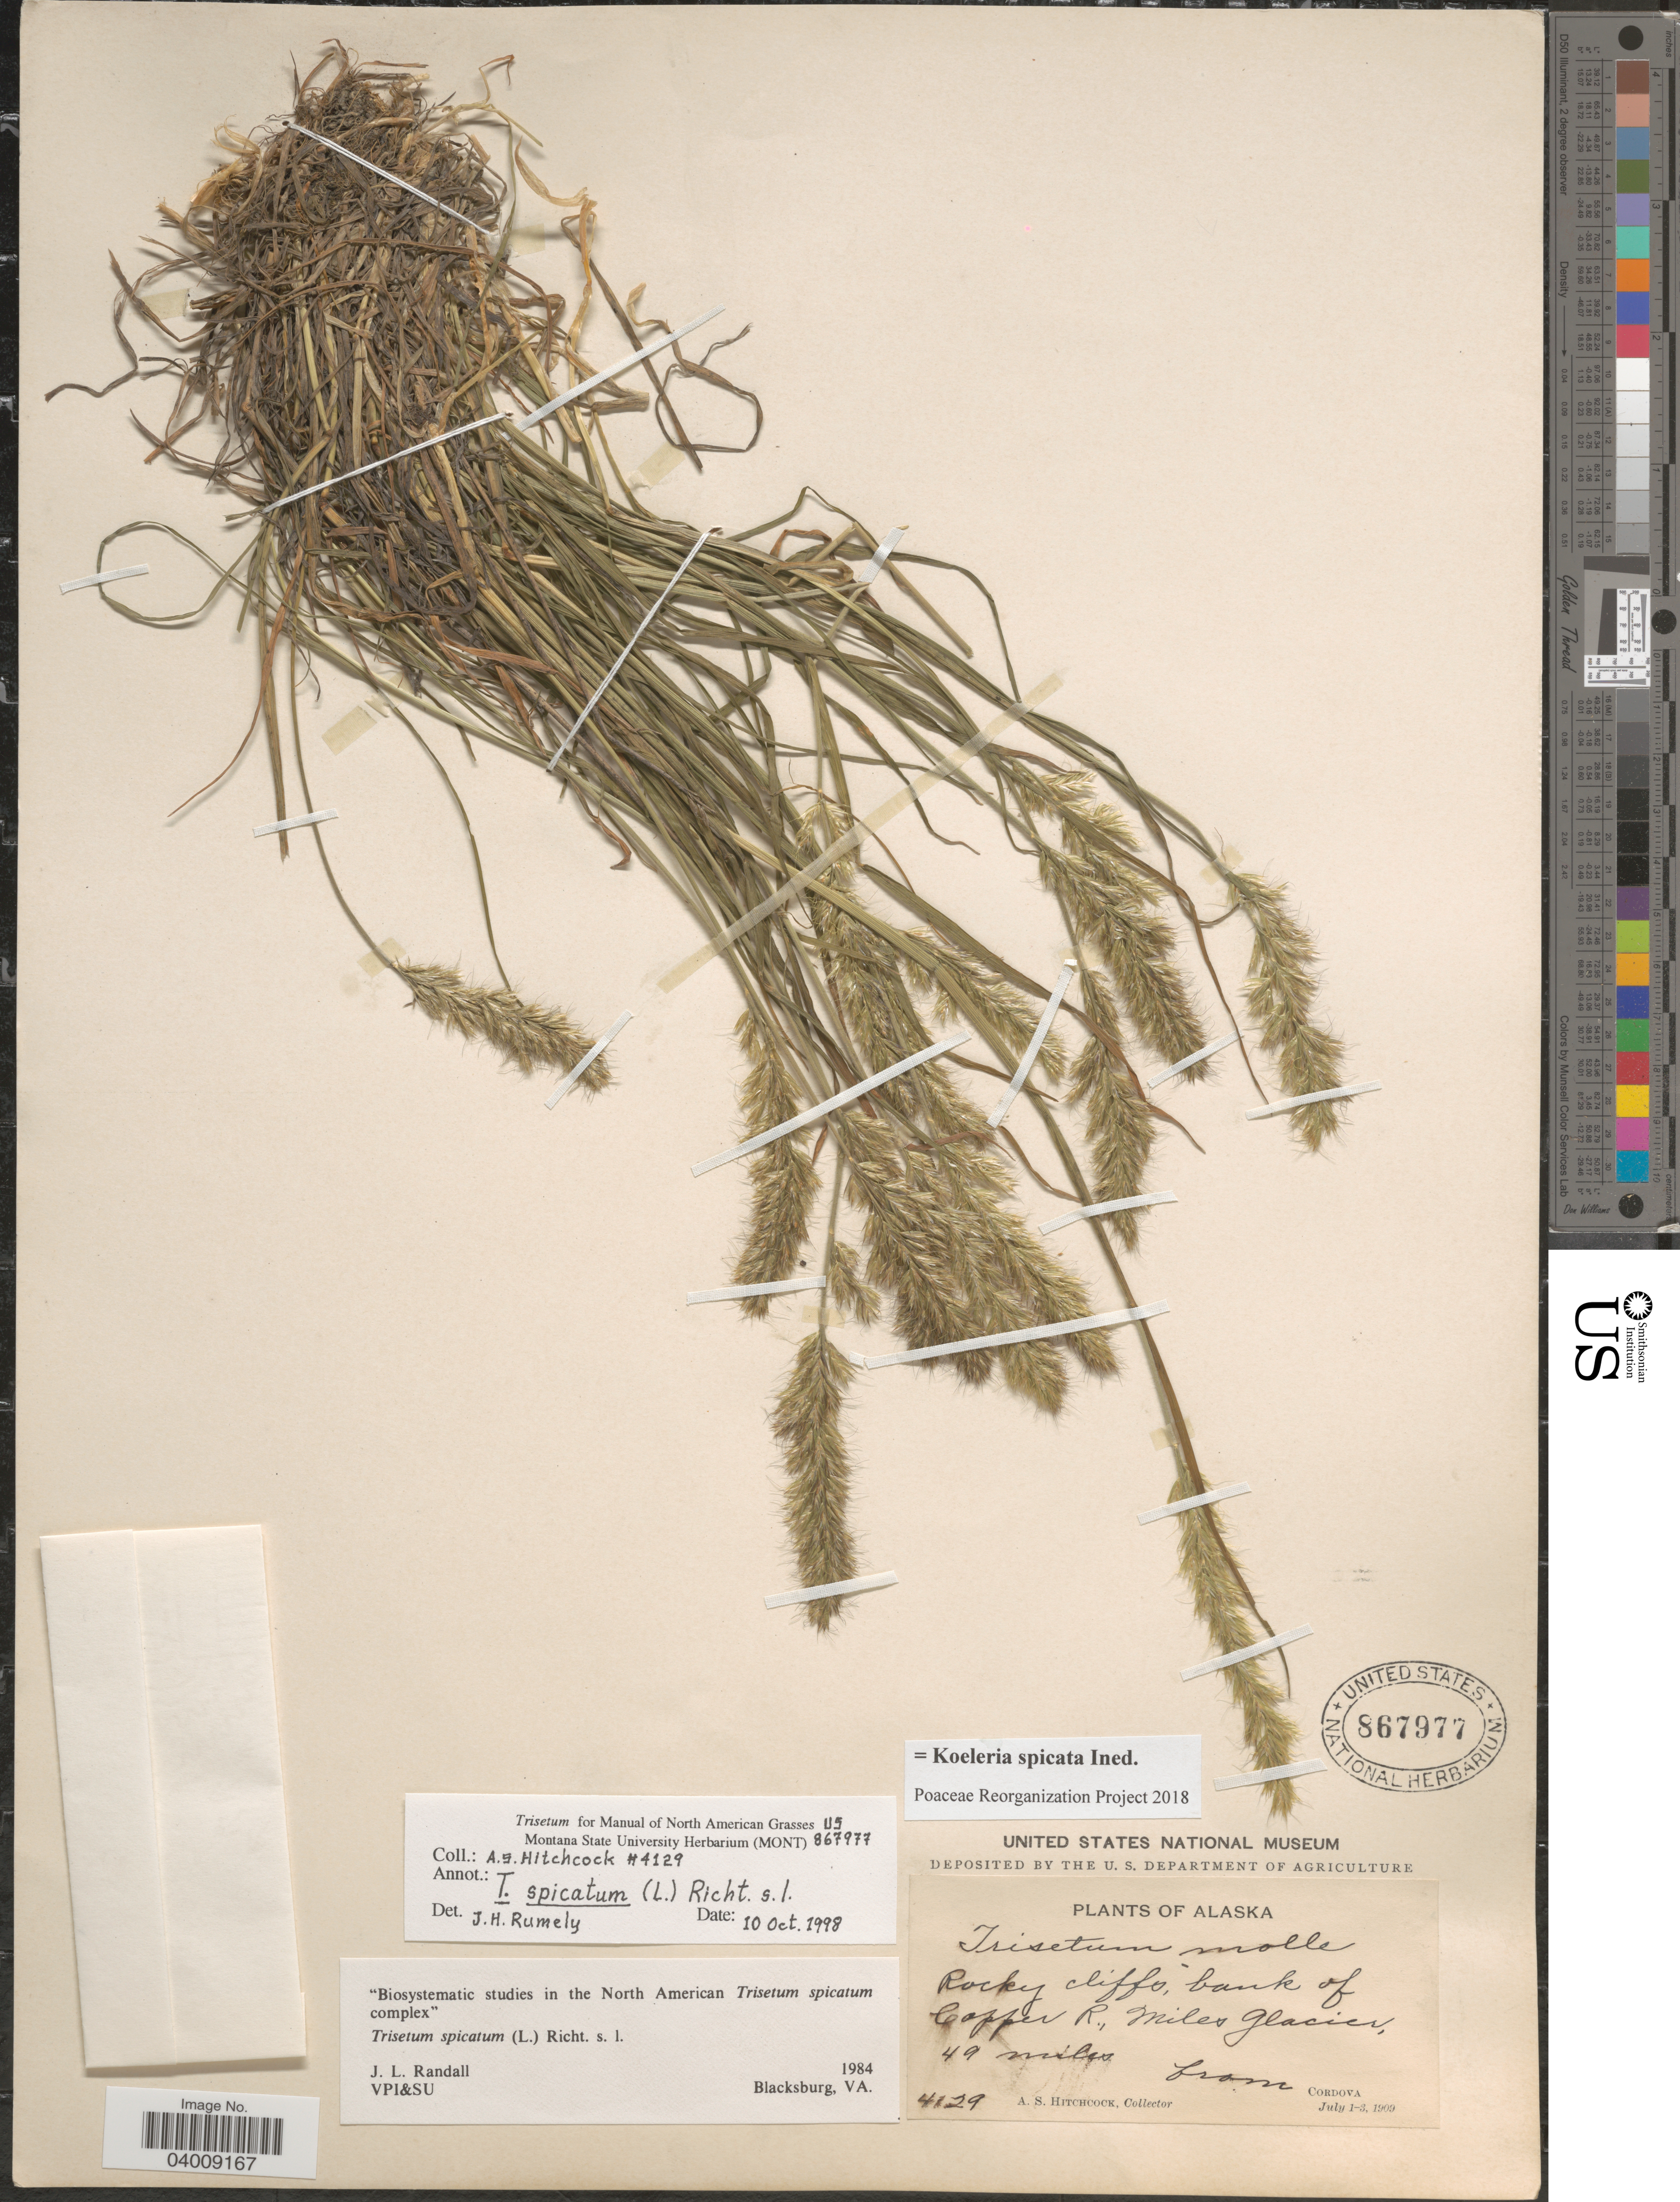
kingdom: Plantae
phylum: Tracheophyta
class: Liliopsida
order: Poales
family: Poaceae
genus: Koeleria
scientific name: Koeleria spicata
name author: (L.) Barberá et al.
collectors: A. S. Hitchcock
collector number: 4129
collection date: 1909-07-01/1909-07-03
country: United States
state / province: Alaska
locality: Rocky cliffs, bank of Copper R., Miles Glacier, 49 miles from Cordova.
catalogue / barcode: US 867977